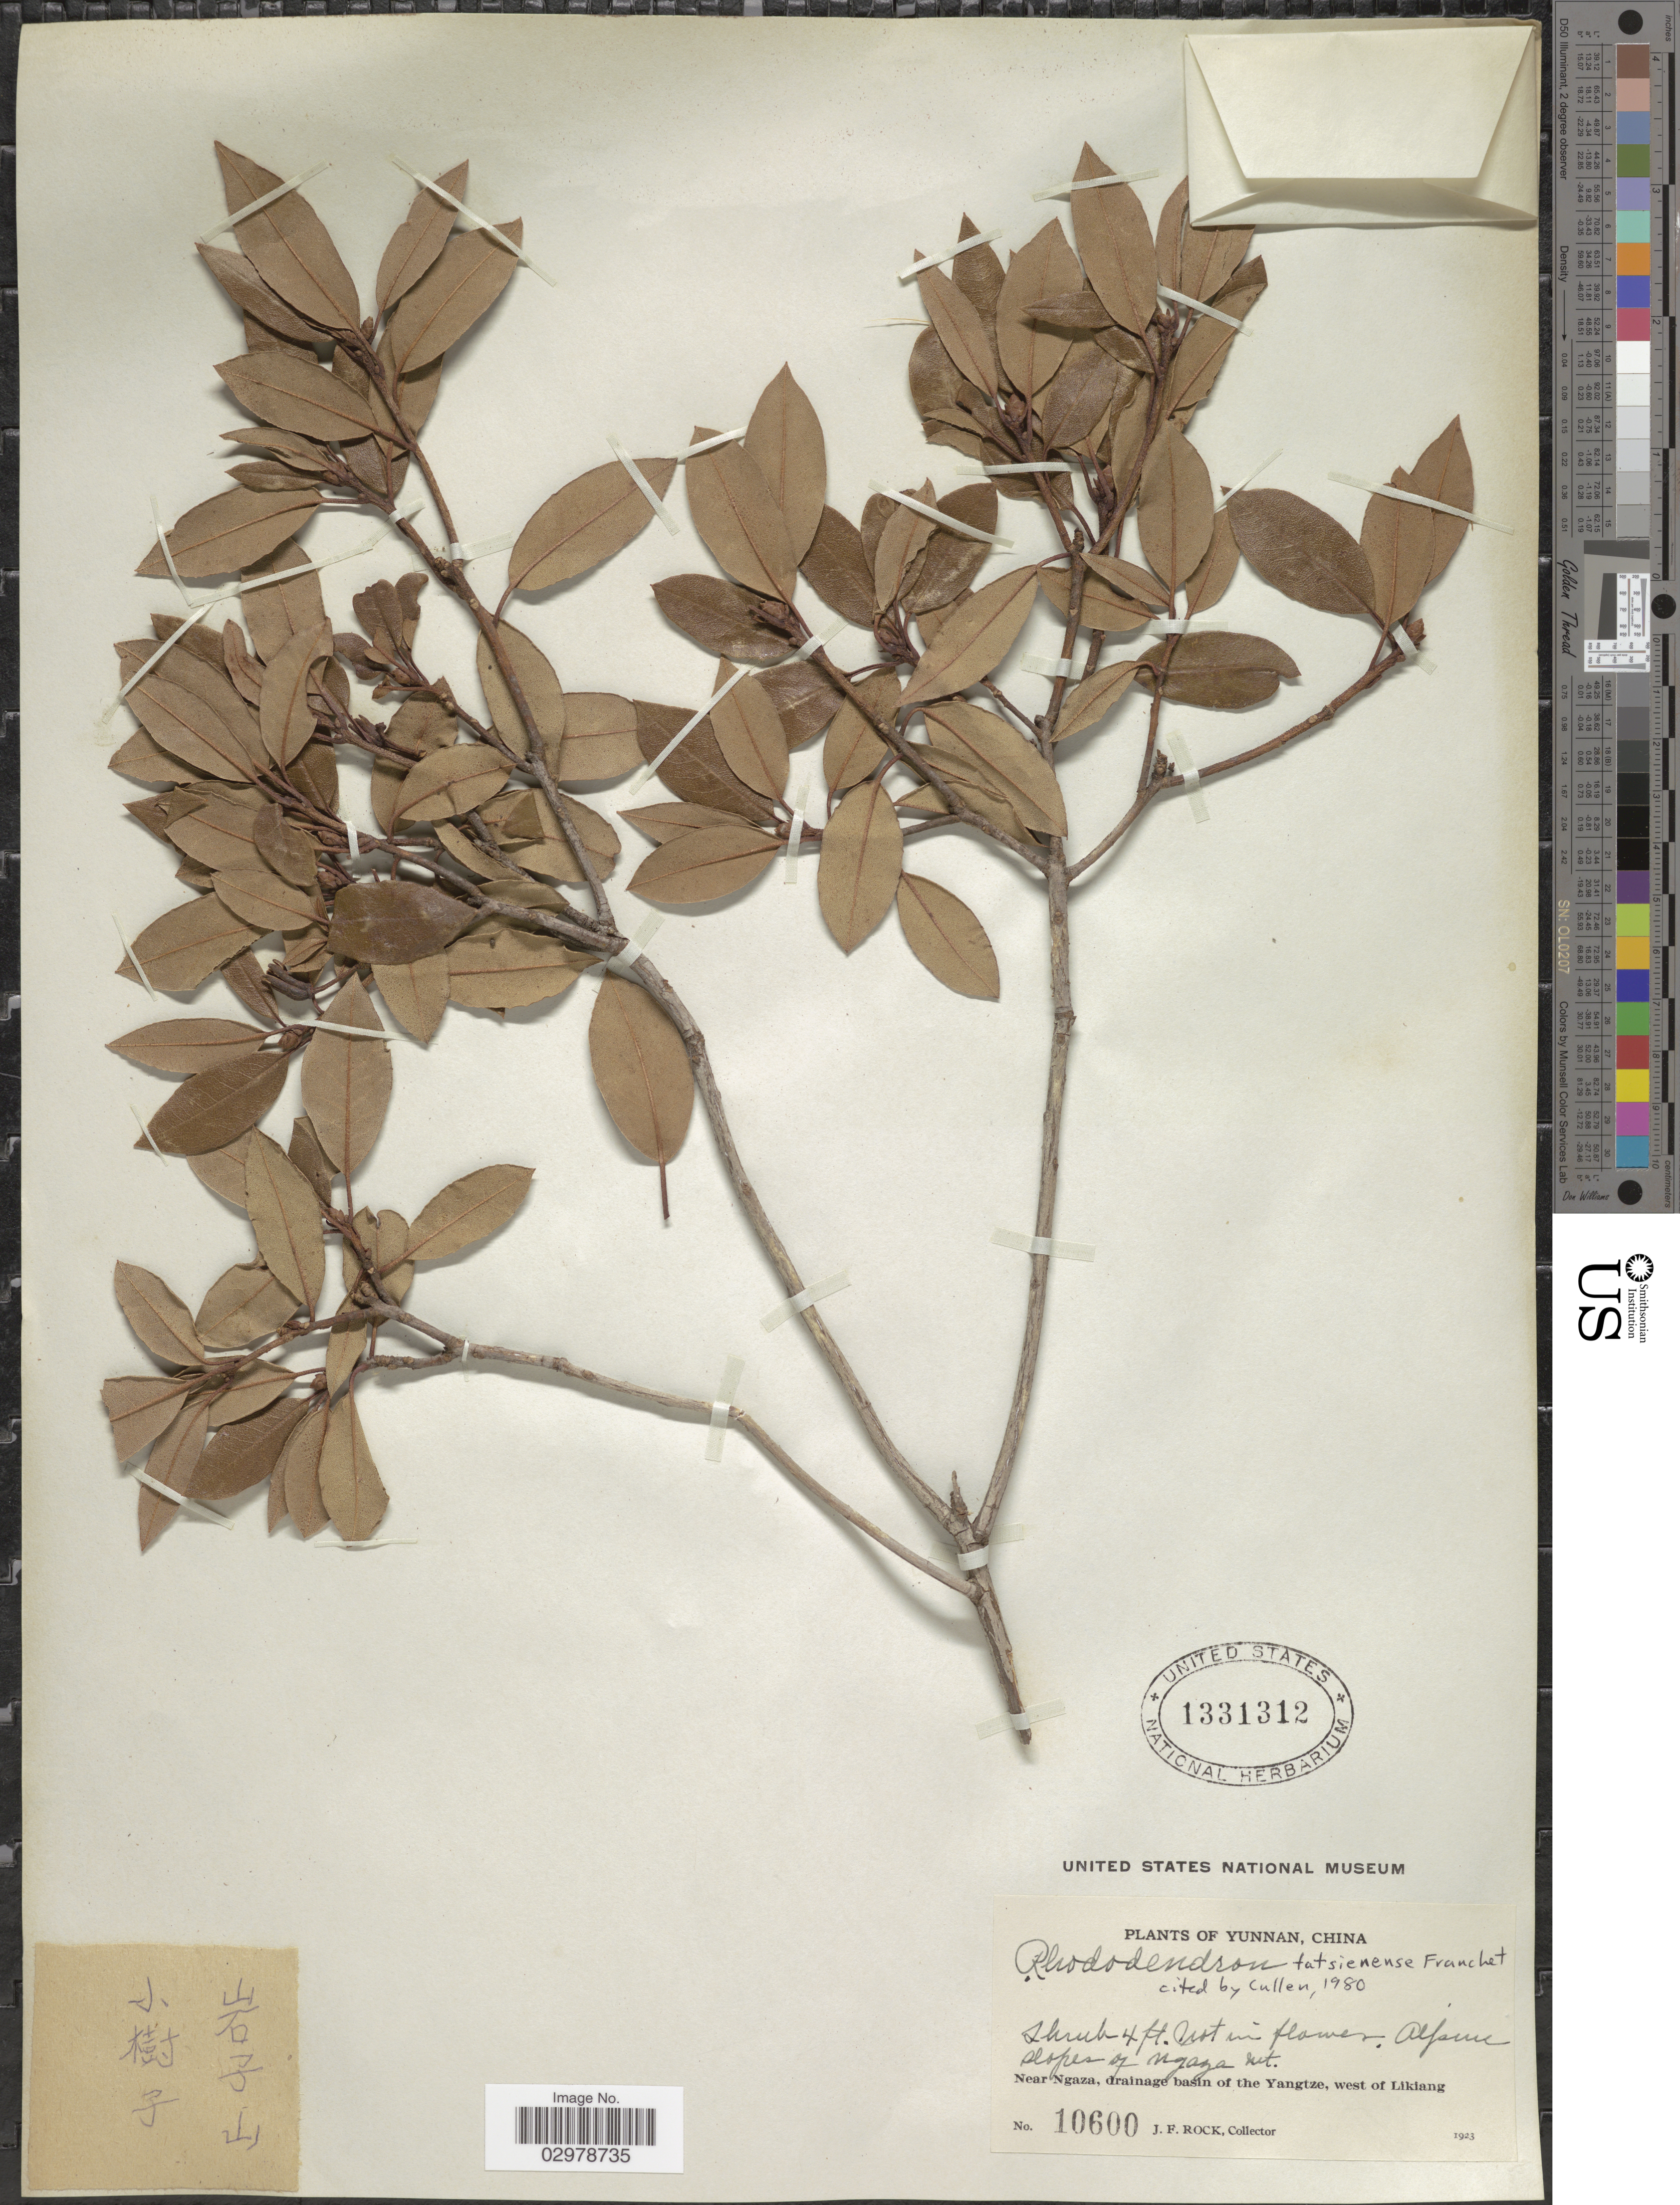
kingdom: Plantae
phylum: Tracheophyta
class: Magnoliopsida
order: Ericales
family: Ericaceae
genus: Rhododendron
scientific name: Rhododendron tatsienense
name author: Franch.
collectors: J. Rock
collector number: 10600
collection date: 1923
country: China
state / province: Yunnan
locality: Alpine slopes of Ngaza Mt. Near Ngaza, drainage basin of the Yangtze, west of Likiang.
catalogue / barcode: US 1331312